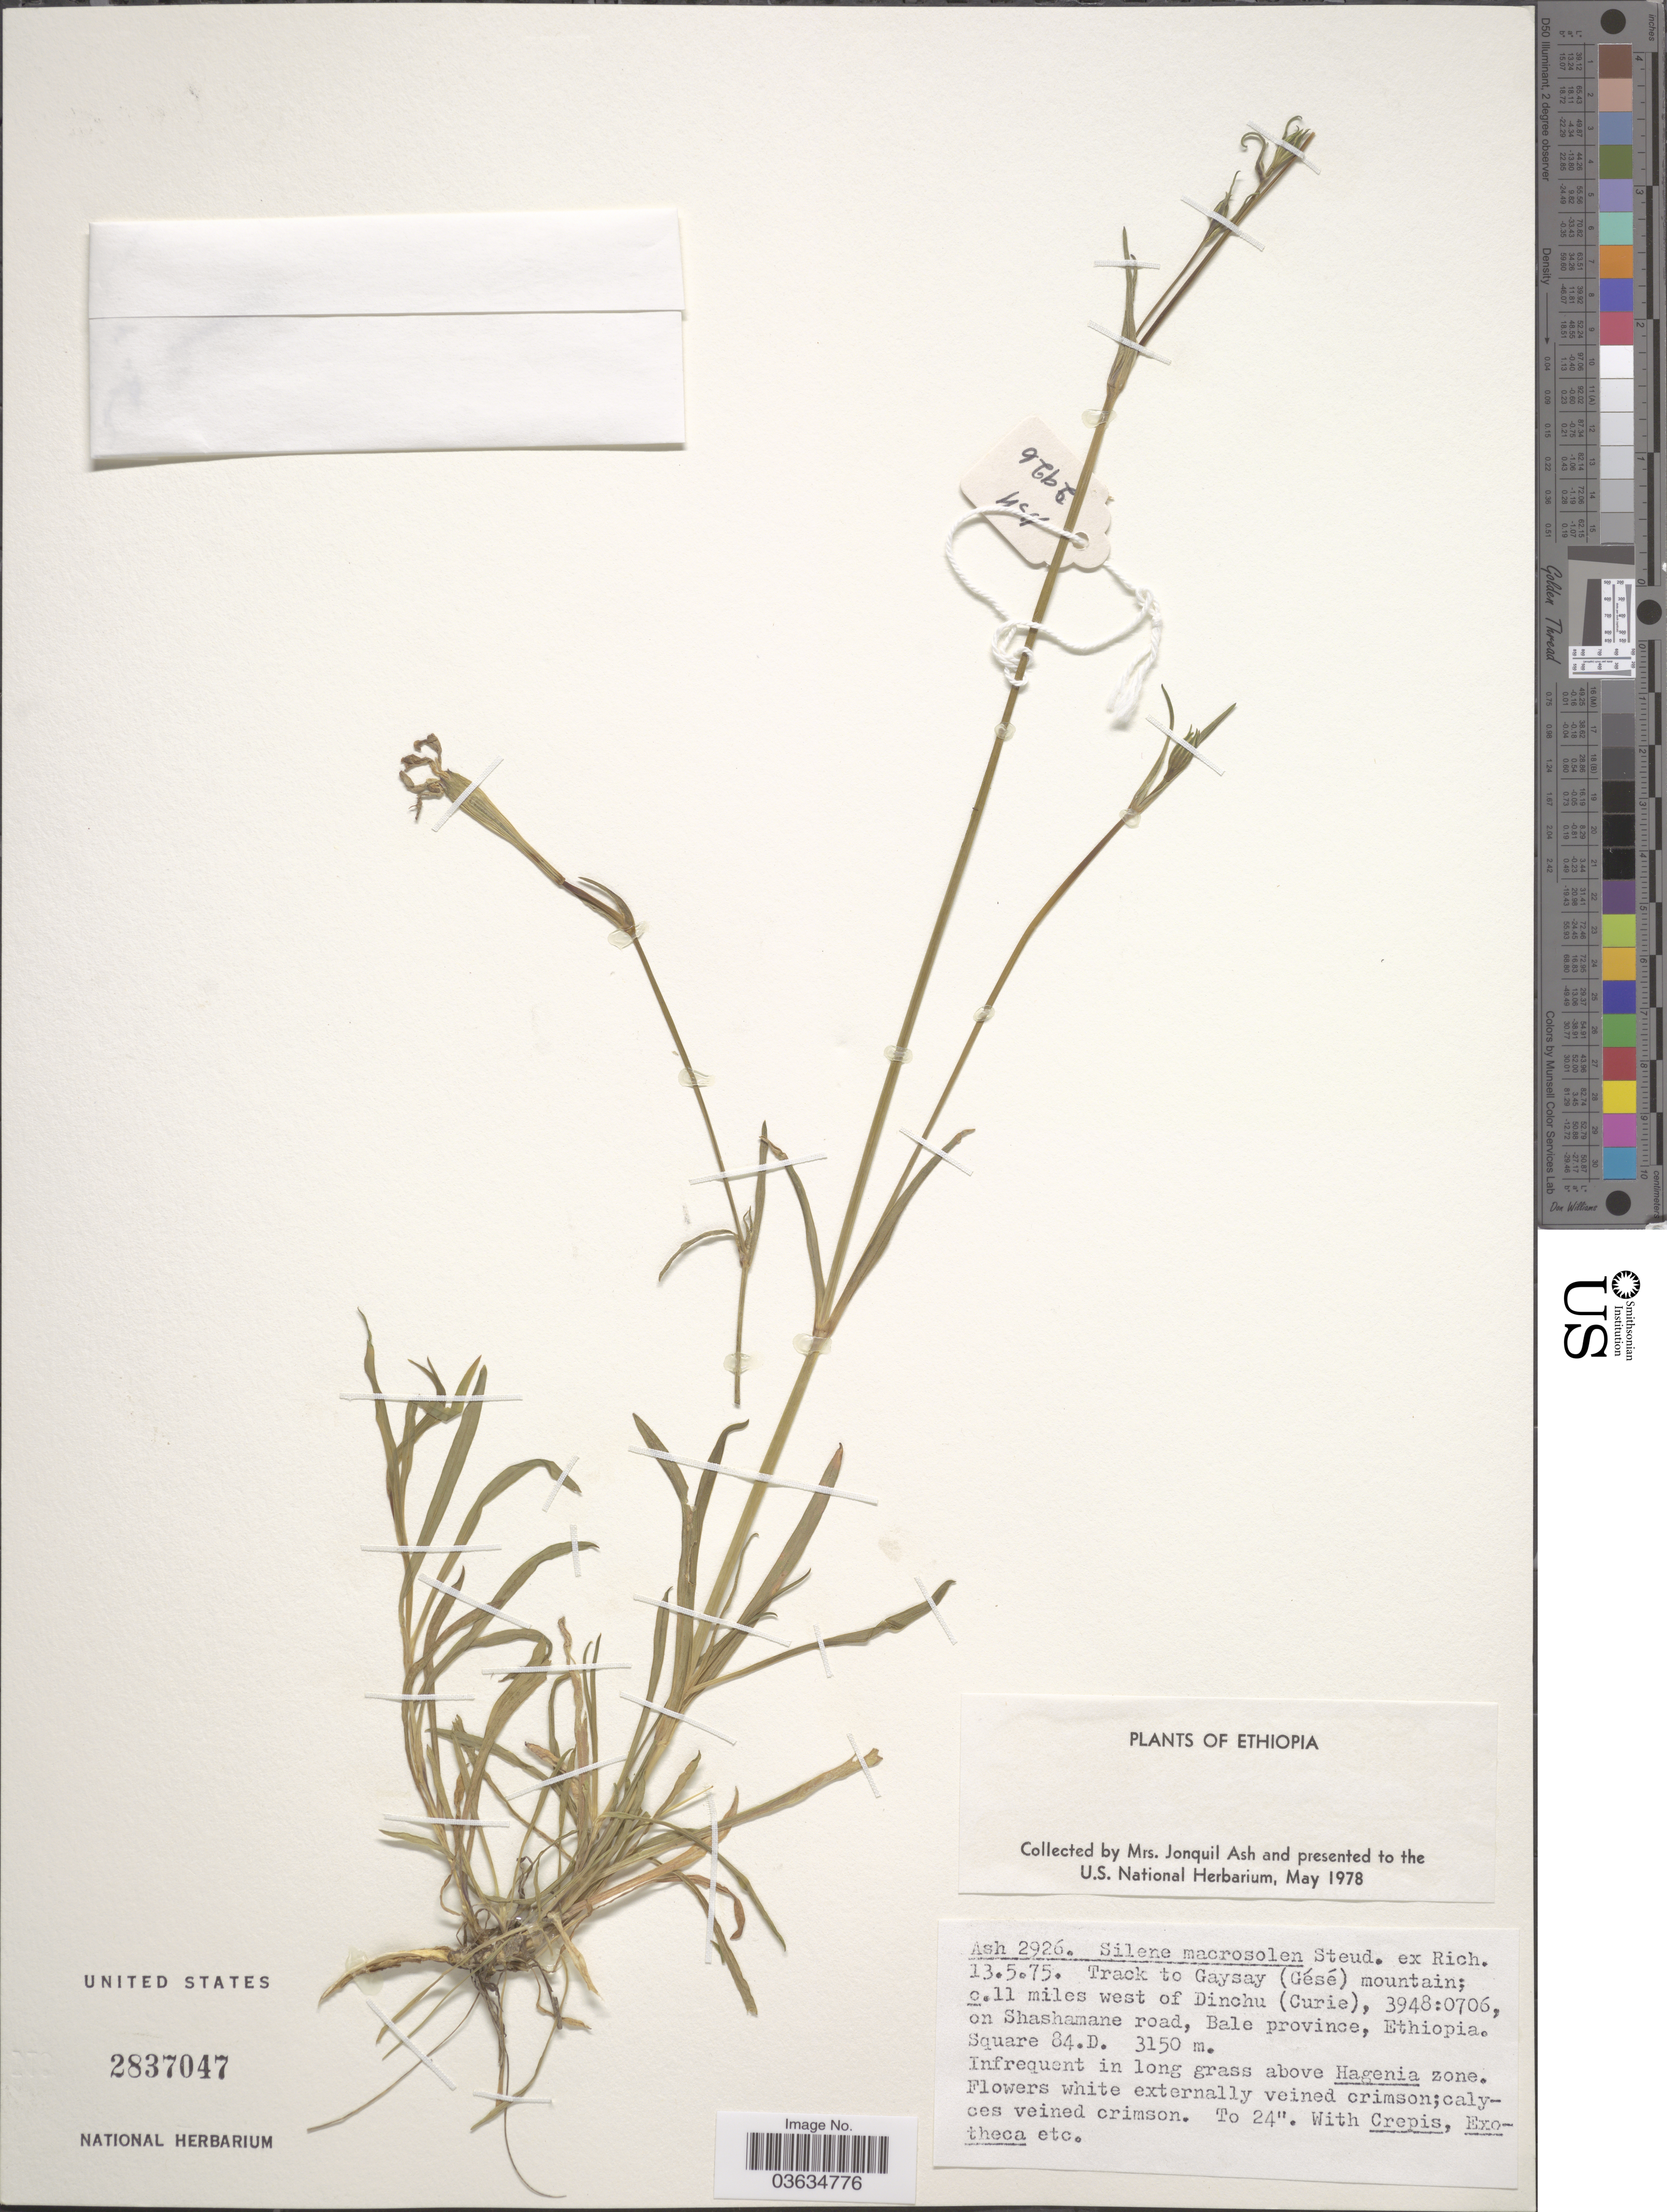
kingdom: Plantae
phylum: Tracheophyta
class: Magnoliopsida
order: Caryophyllales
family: Caryophyllaceae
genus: Silene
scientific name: Silene macrosolen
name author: Steud. ex A. Rich.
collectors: J. Ash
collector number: Ash2926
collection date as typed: Transcribed d/m/y: 13/5/75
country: Ethiopia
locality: Track to Gaysay (Gésé) mountain; c. 11 miles west of Dinchu (Curie), 3948:0706, on Shashamane road, Bale province. Square 84.D.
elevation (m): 3150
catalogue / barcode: US 2837047